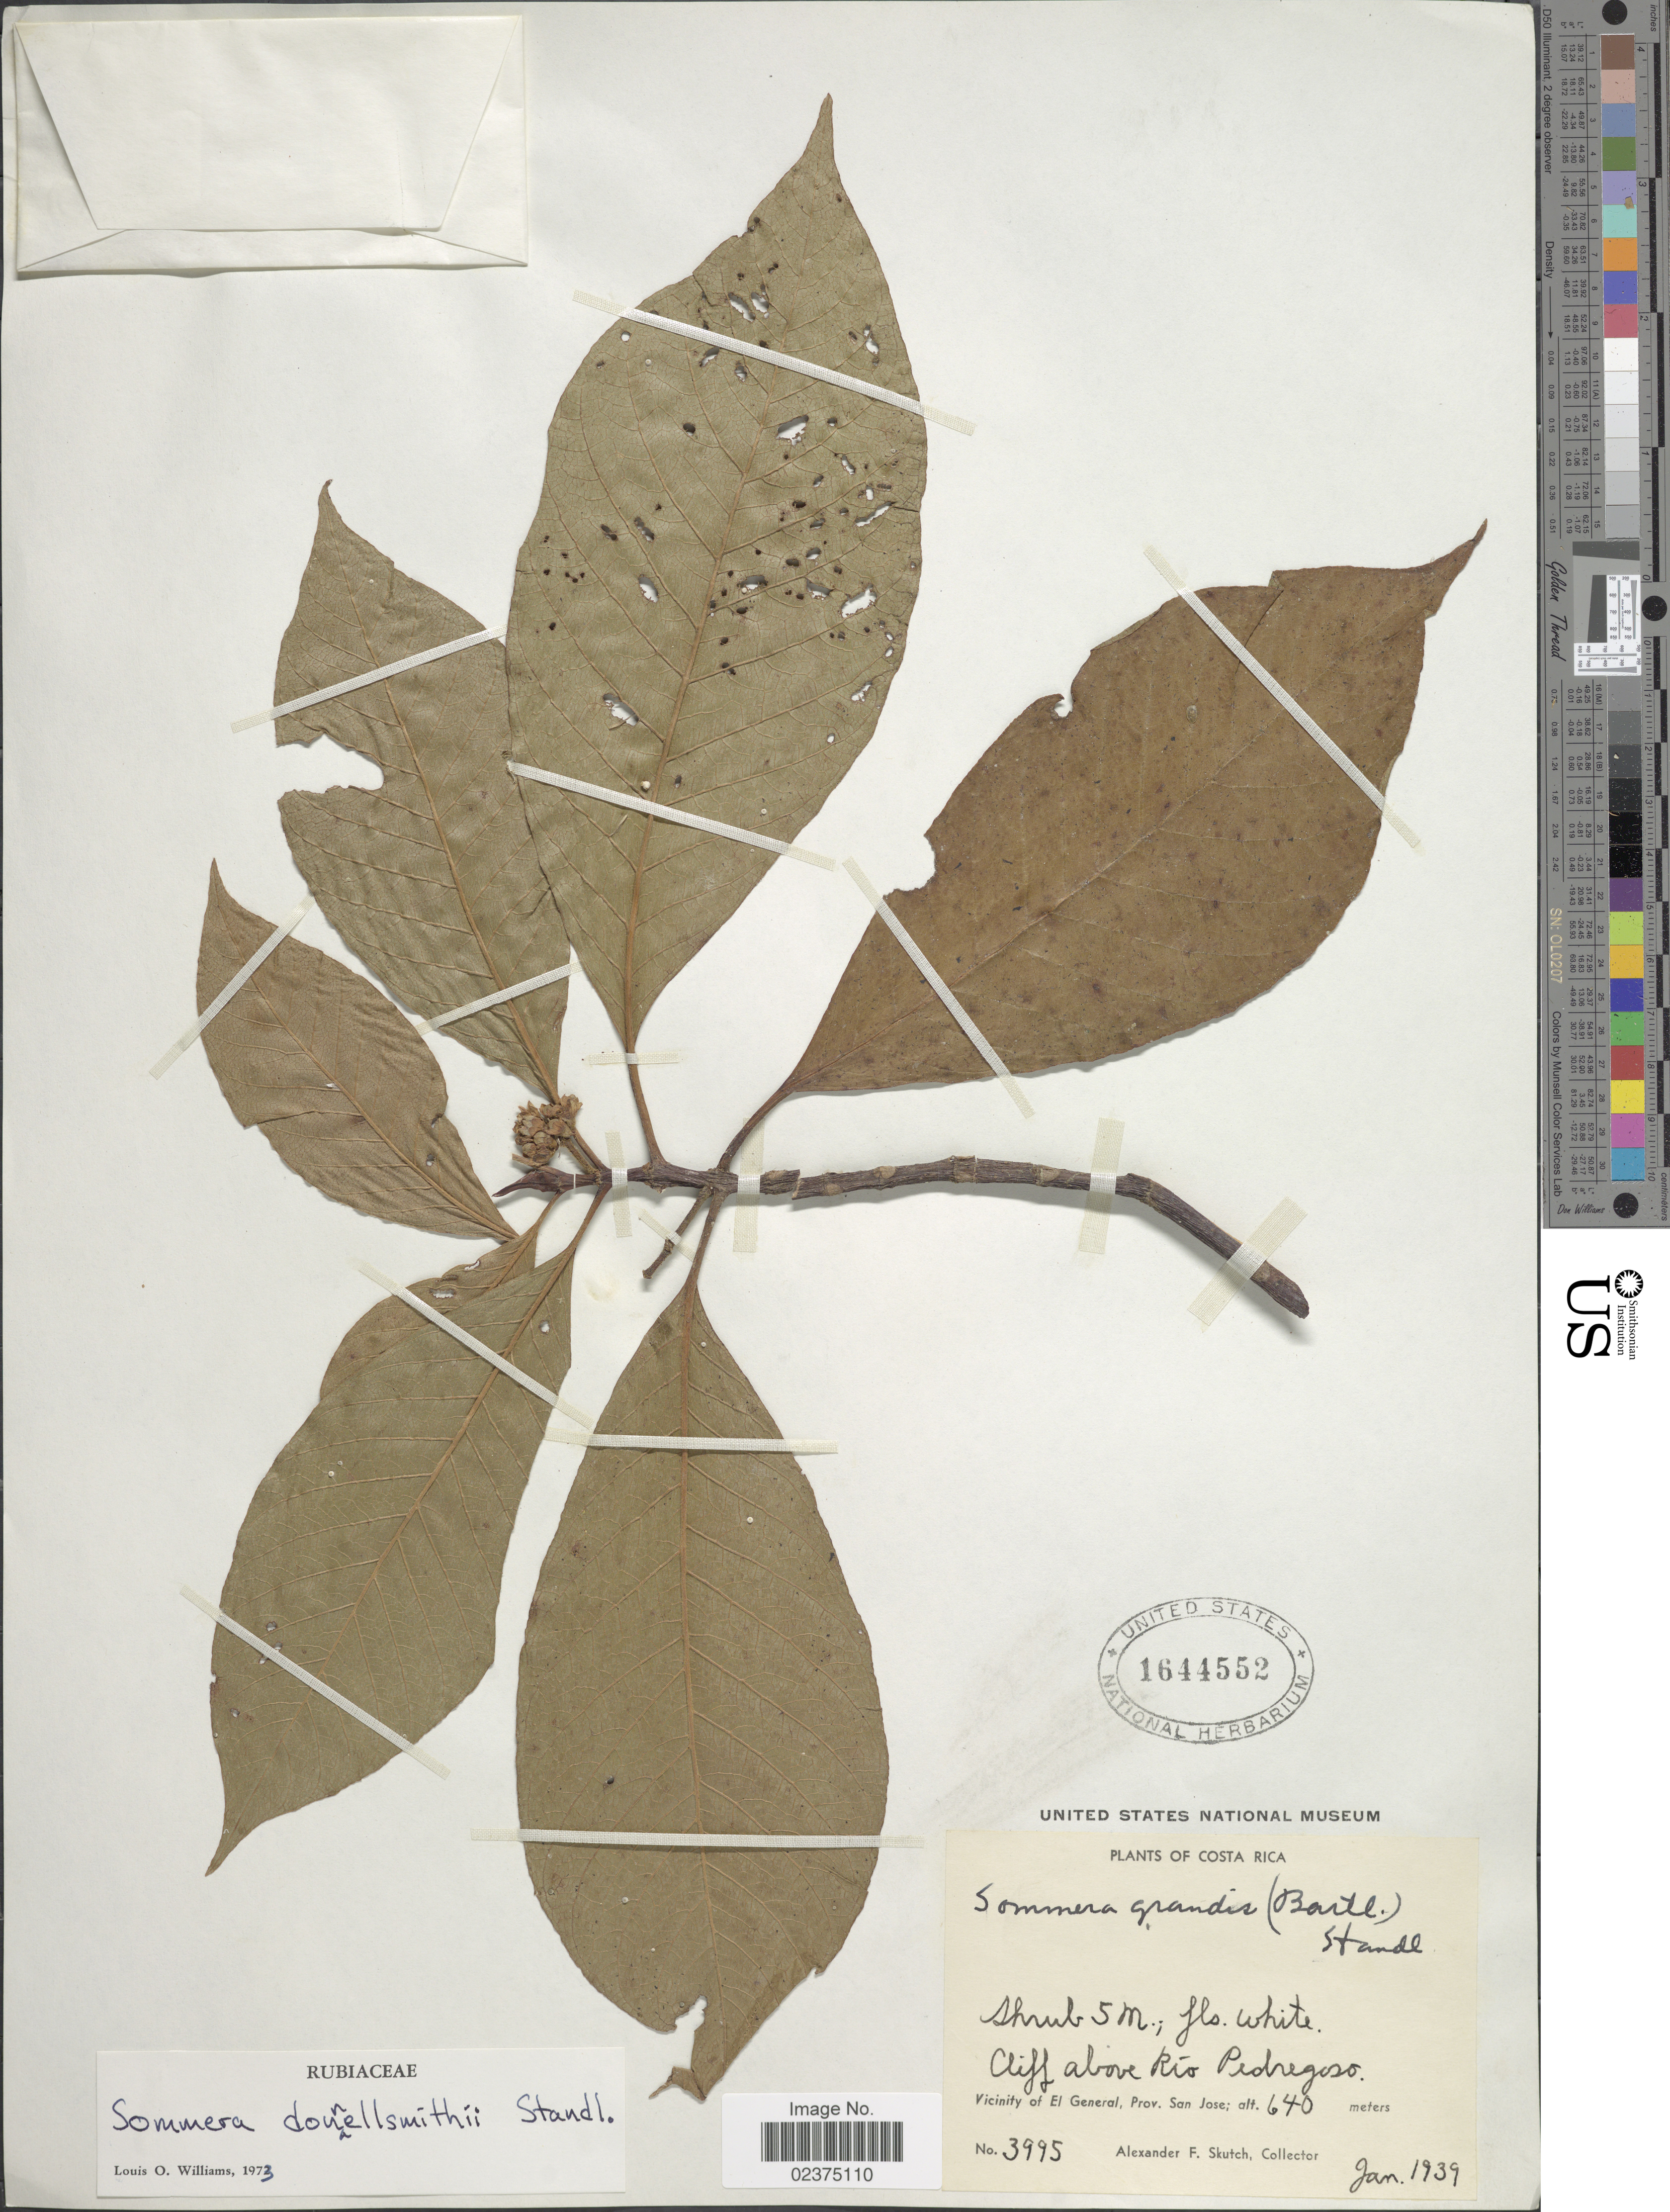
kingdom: Plantae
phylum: Tracheophyta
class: Magnoliopsida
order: Gentianales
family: Rubiaceae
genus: Sommera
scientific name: Sommera donnell-smithii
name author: Standl.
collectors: A. F. Skutch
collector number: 3995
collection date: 1939-01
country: Costa Rica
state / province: San José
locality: Cliff above Rio Pedregoso, Vicinity of El General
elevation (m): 640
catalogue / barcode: US 1644552